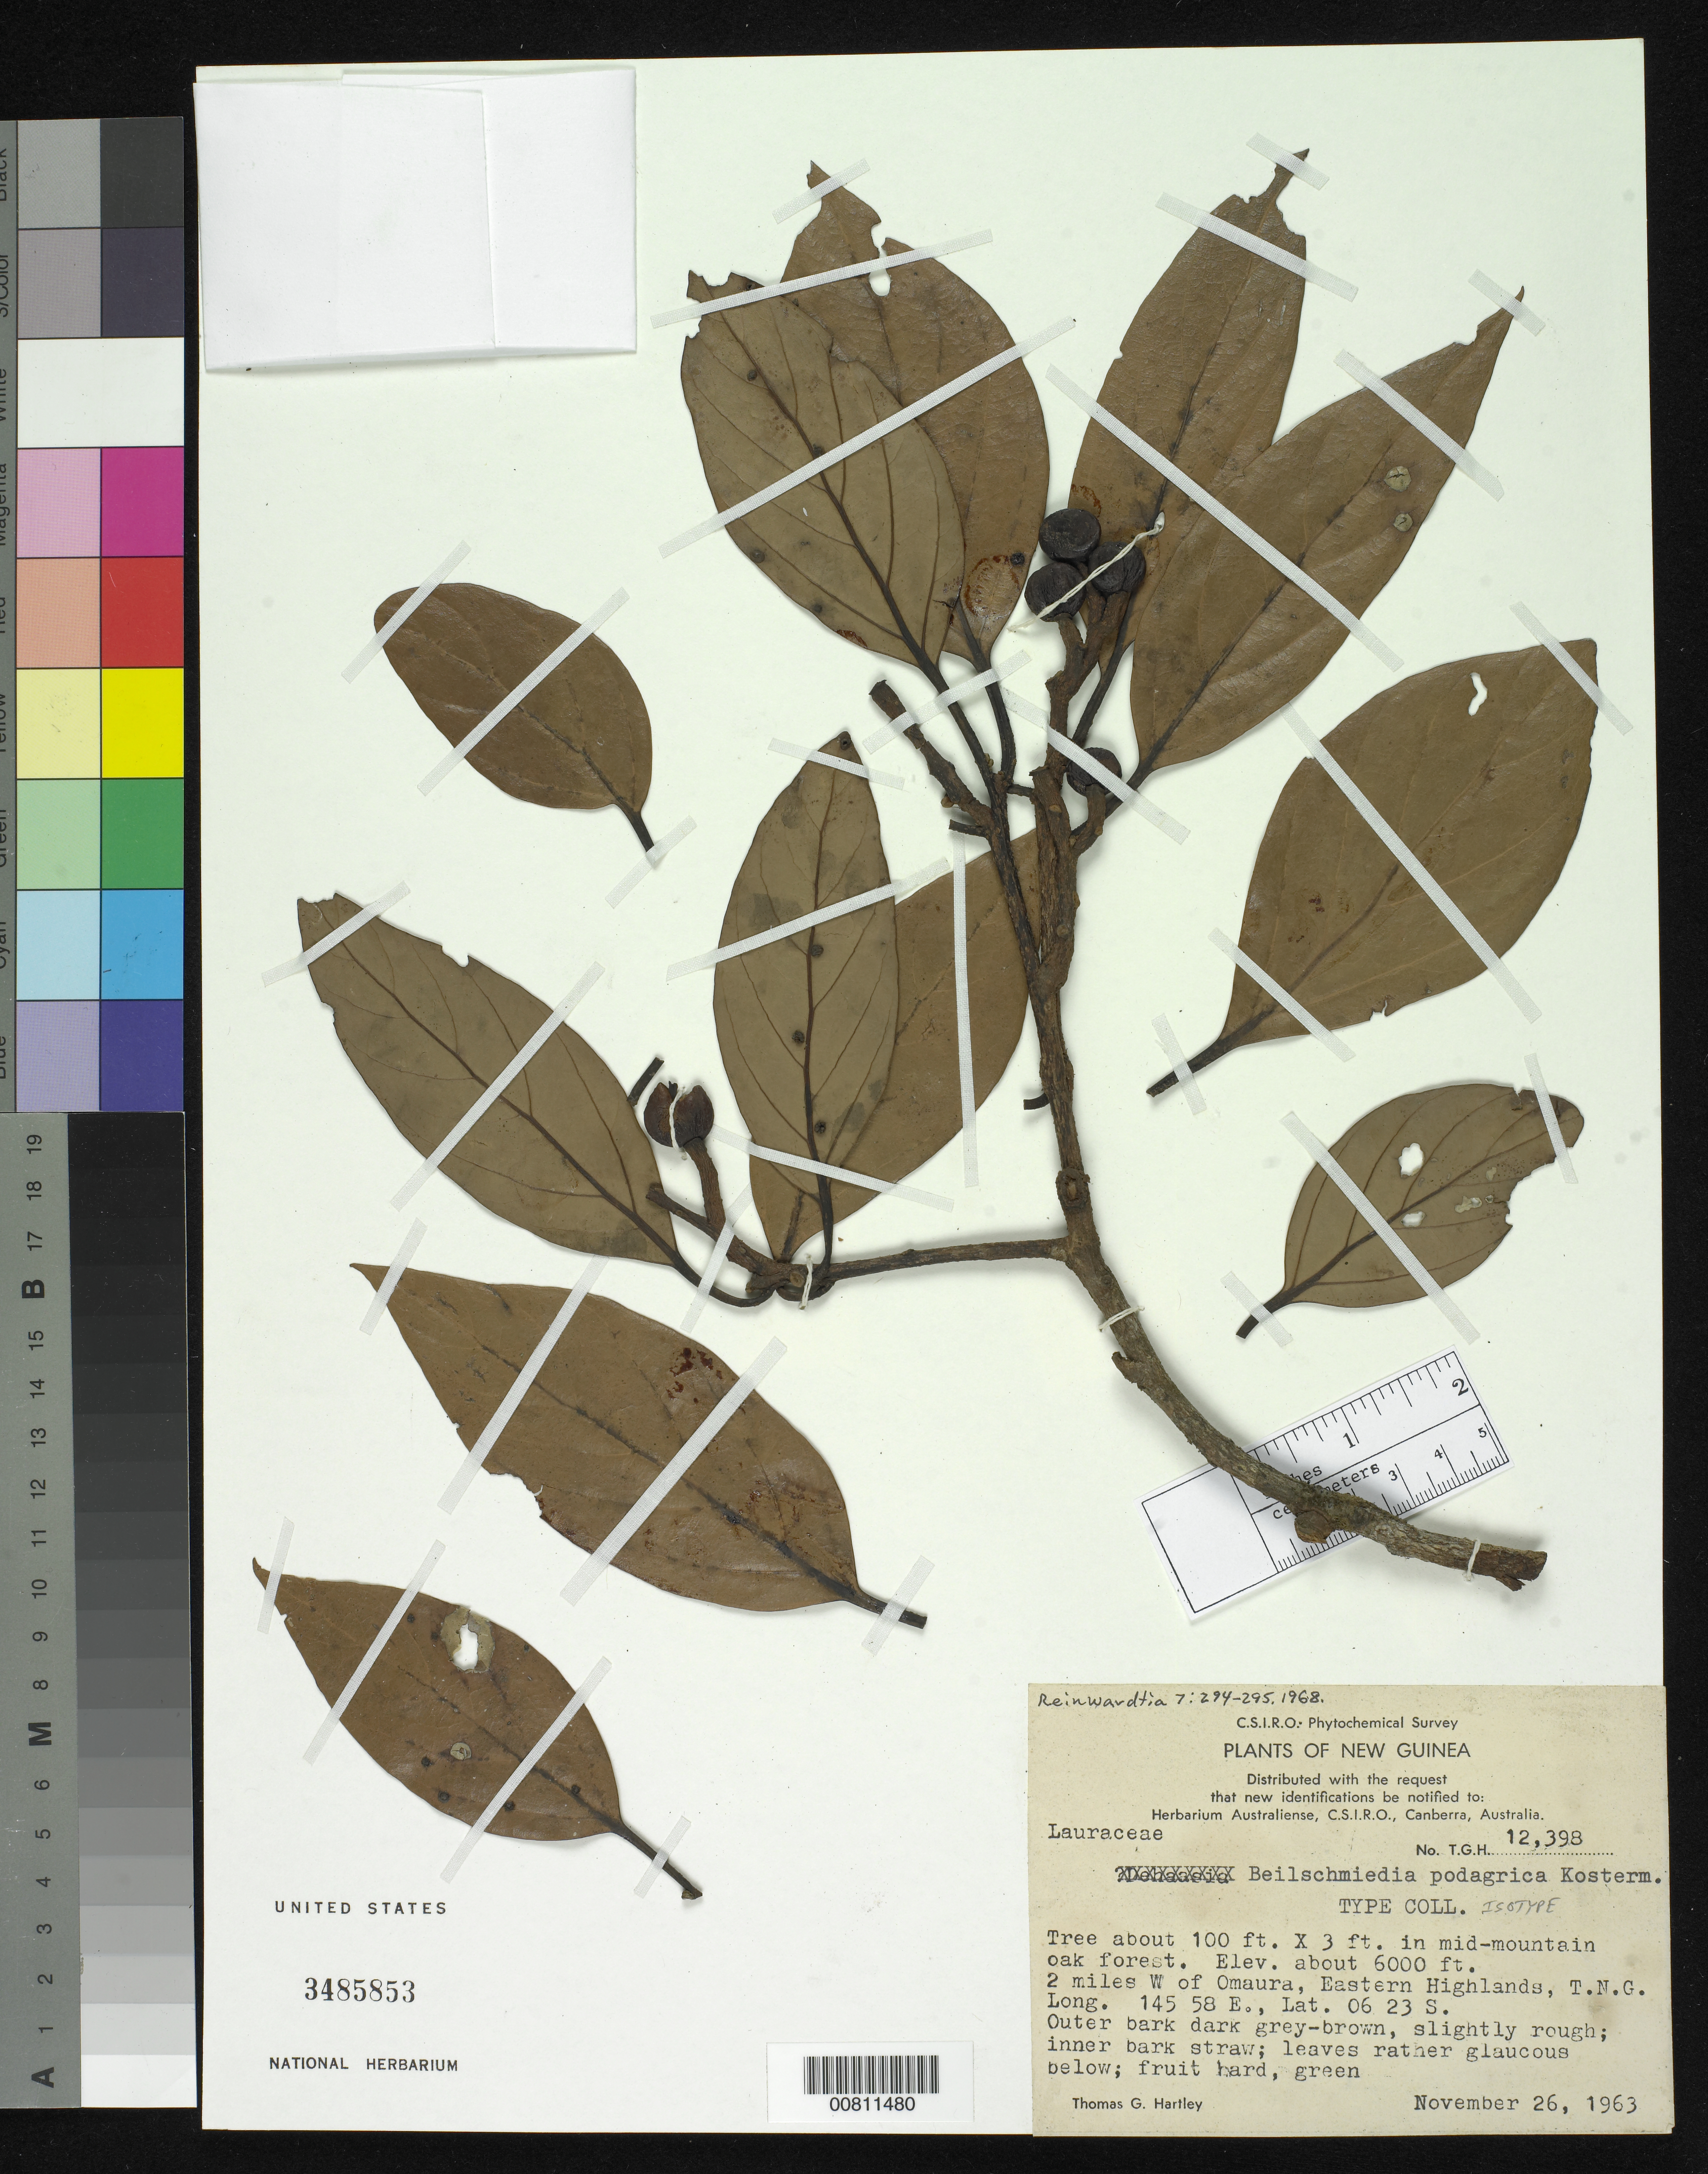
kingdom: Plantae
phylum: Tracheophyta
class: Magnoliopsida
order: Laurales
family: Lauraceae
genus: Beilschmiedia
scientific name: Beilschmiedia podagrica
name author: Kosterm.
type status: Isotype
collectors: T. G. Hartley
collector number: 12398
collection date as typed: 26 Nov 1963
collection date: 1963-11-26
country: Papua New Guinea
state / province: Eastern Highlands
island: New Guinea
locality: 2 miles W of Omaura, Eastern highlands, T.N.G.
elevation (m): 1829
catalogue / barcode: US 3485853